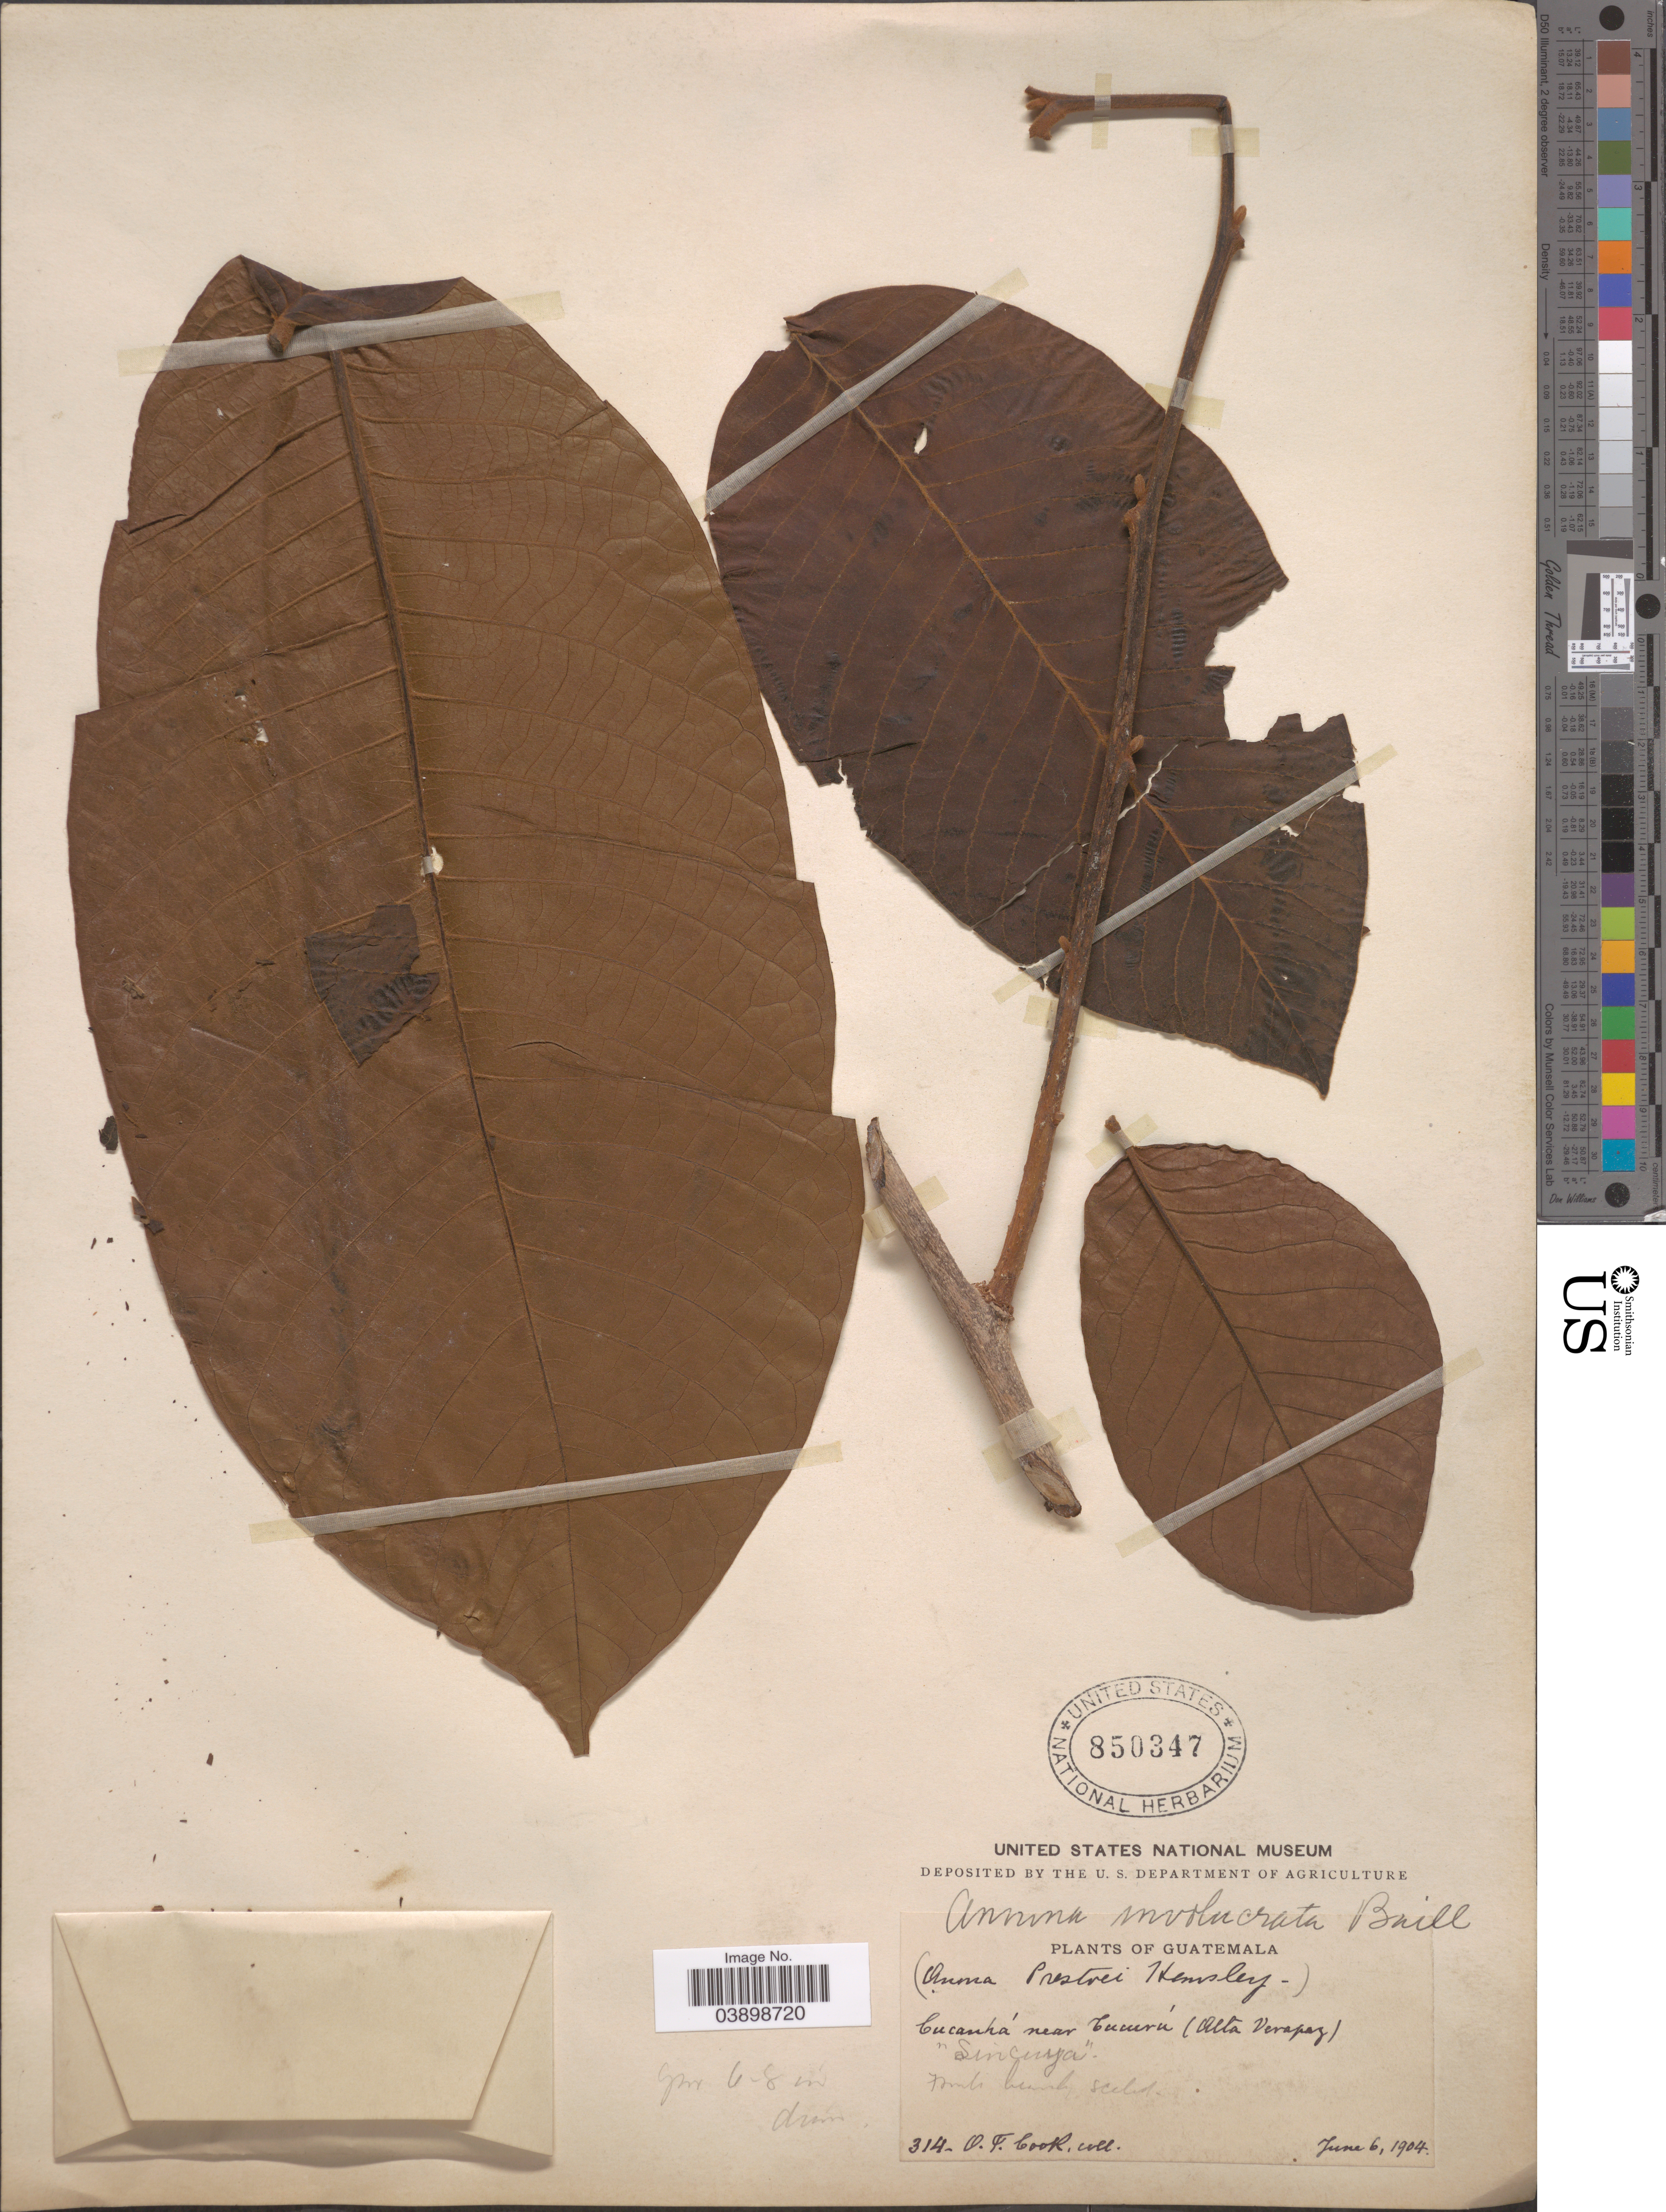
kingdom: Plantae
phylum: Tracheophyta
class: Magnoliopsida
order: Magnoliales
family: Annonaceae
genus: Annona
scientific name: Annona purpurea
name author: Moc. & Sessé ex Dunal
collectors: O. F. Cook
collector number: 314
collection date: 1904-06-06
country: Guatemala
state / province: Alta Verapaz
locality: Cucanhá near Tucurú.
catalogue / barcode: US 850347